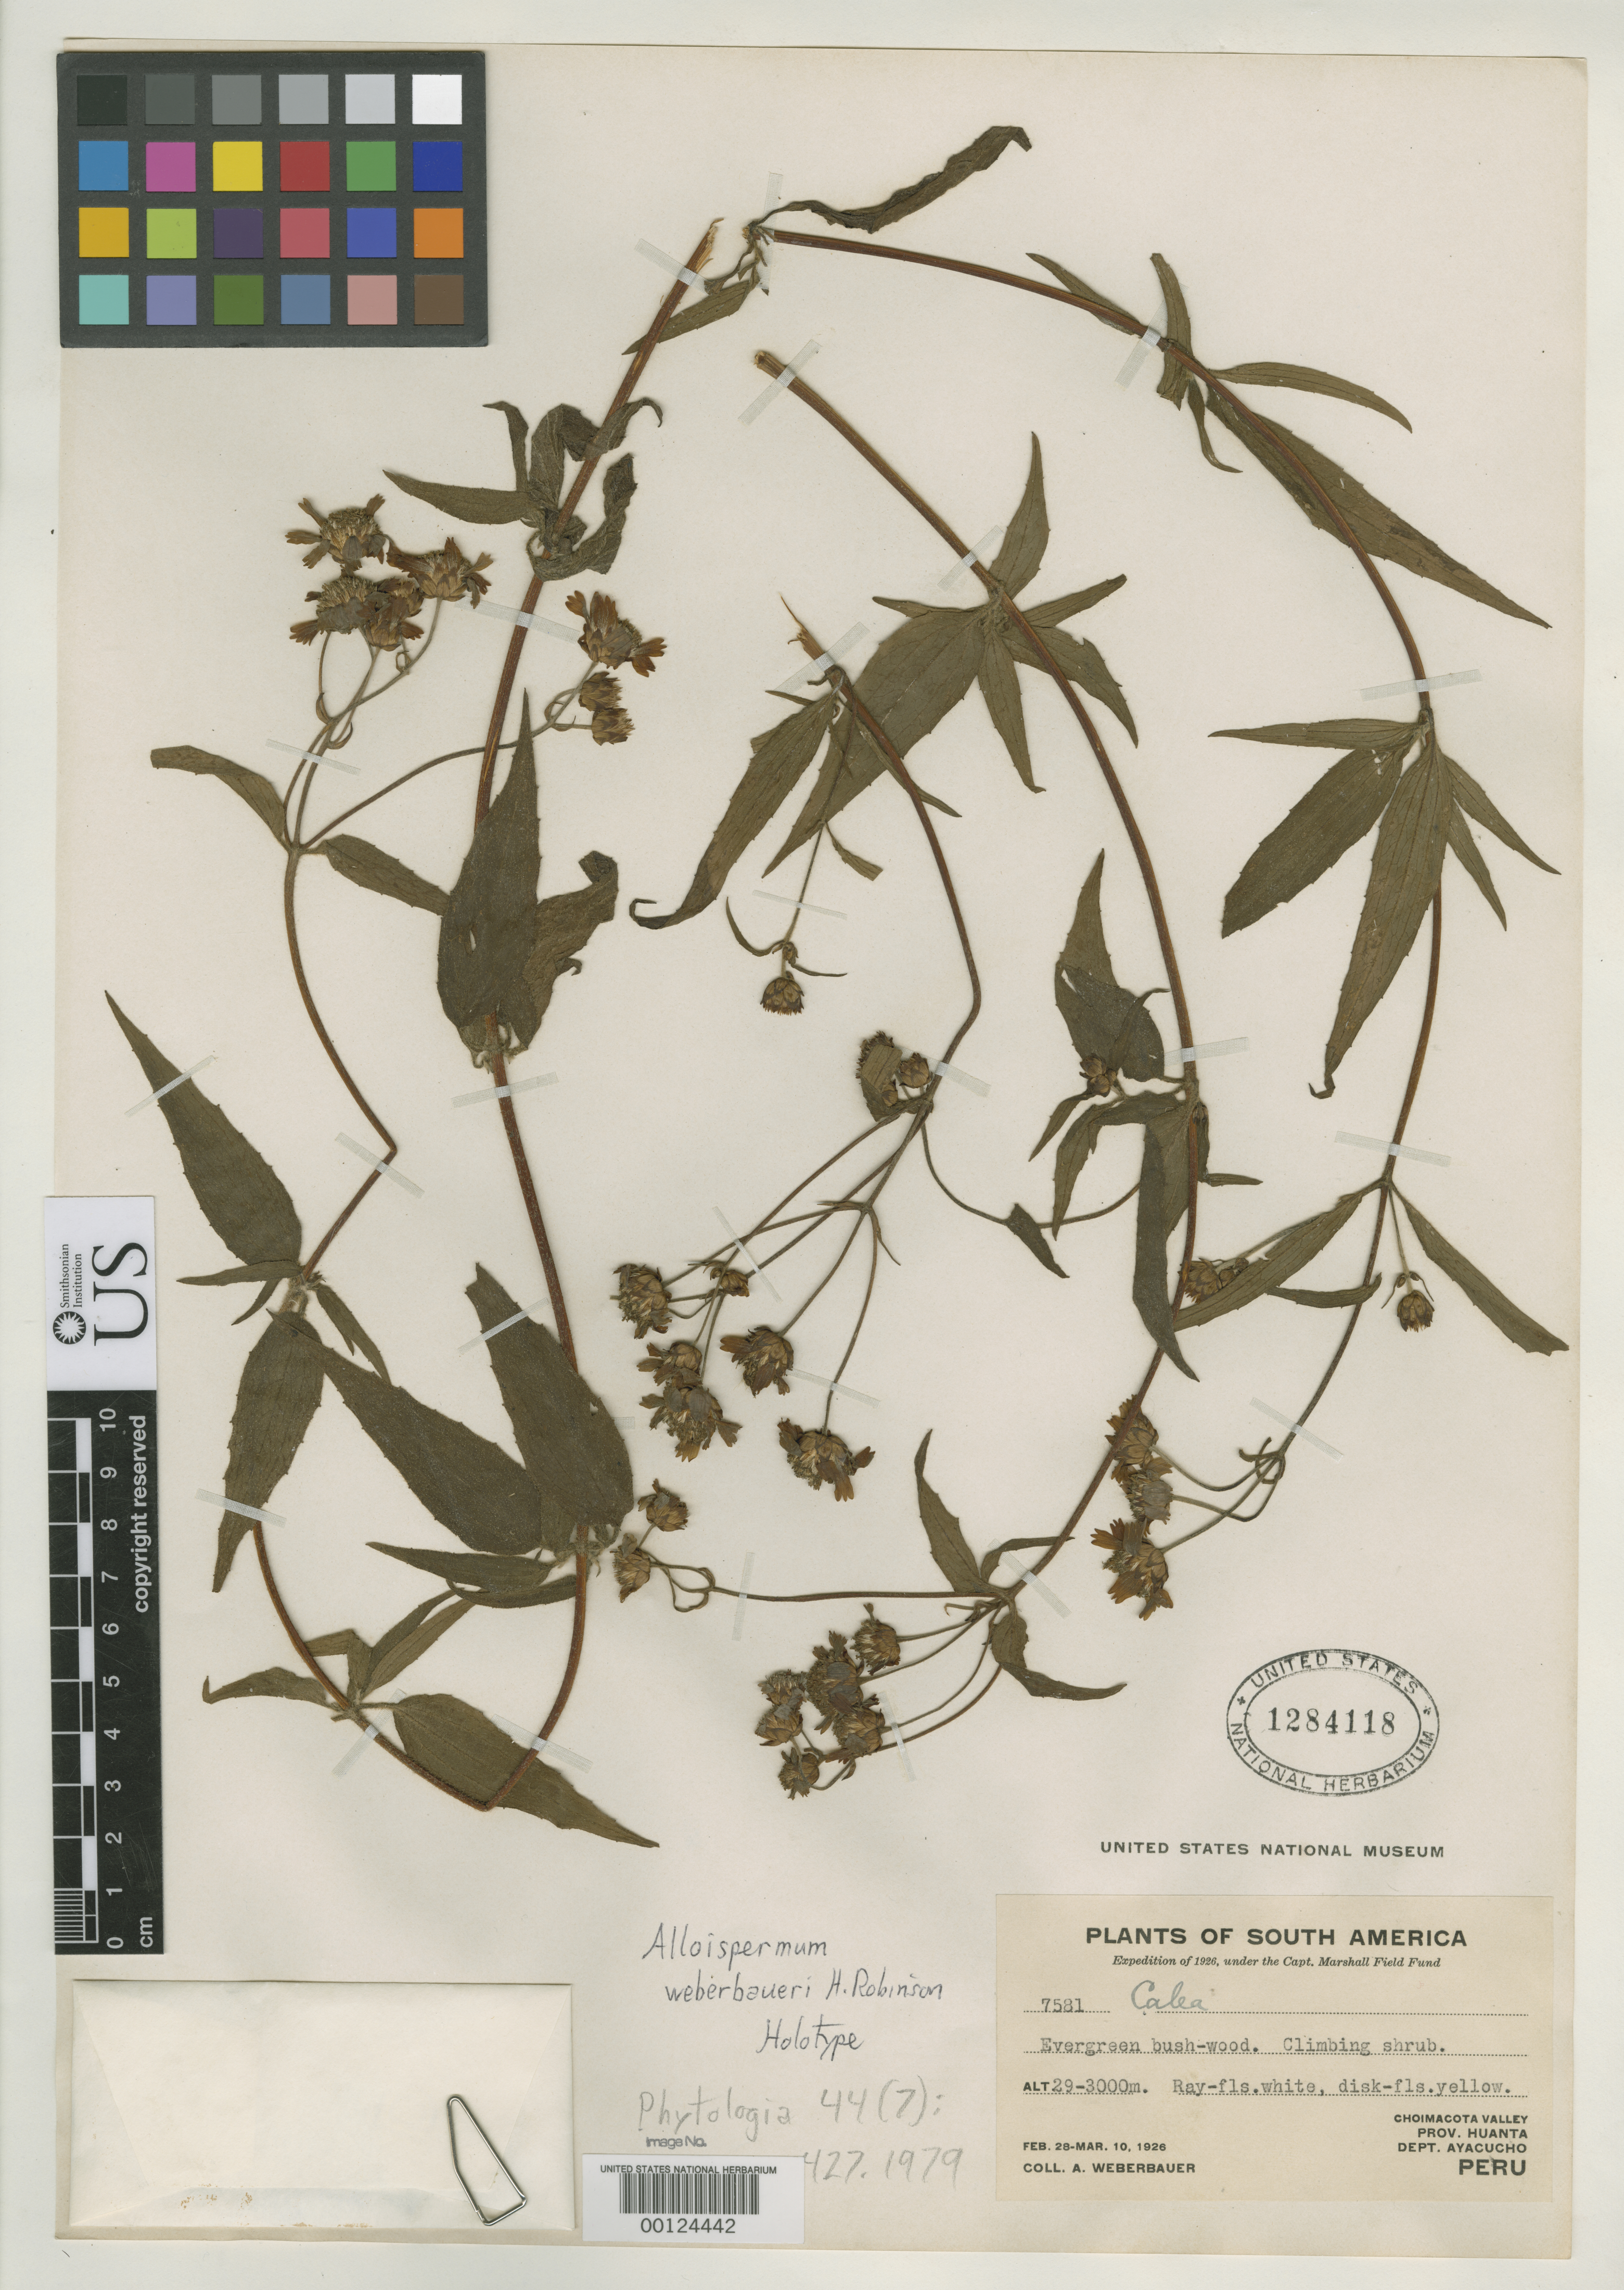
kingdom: Plantae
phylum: Tracheophyta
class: Magnoliopsida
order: Asterales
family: Asteraceae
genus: Alloispermum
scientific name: Alloispermum weberbaueri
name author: H. Rob.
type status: Holotype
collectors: A. Weberbauer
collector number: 7581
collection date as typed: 28 Feb 1926 to 10 Mar 1926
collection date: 1926-02-28/1926-03-10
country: Peru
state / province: Ayacucho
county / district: Huanta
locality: Choimacota Valley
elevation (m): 2900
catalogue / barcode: US 1284118